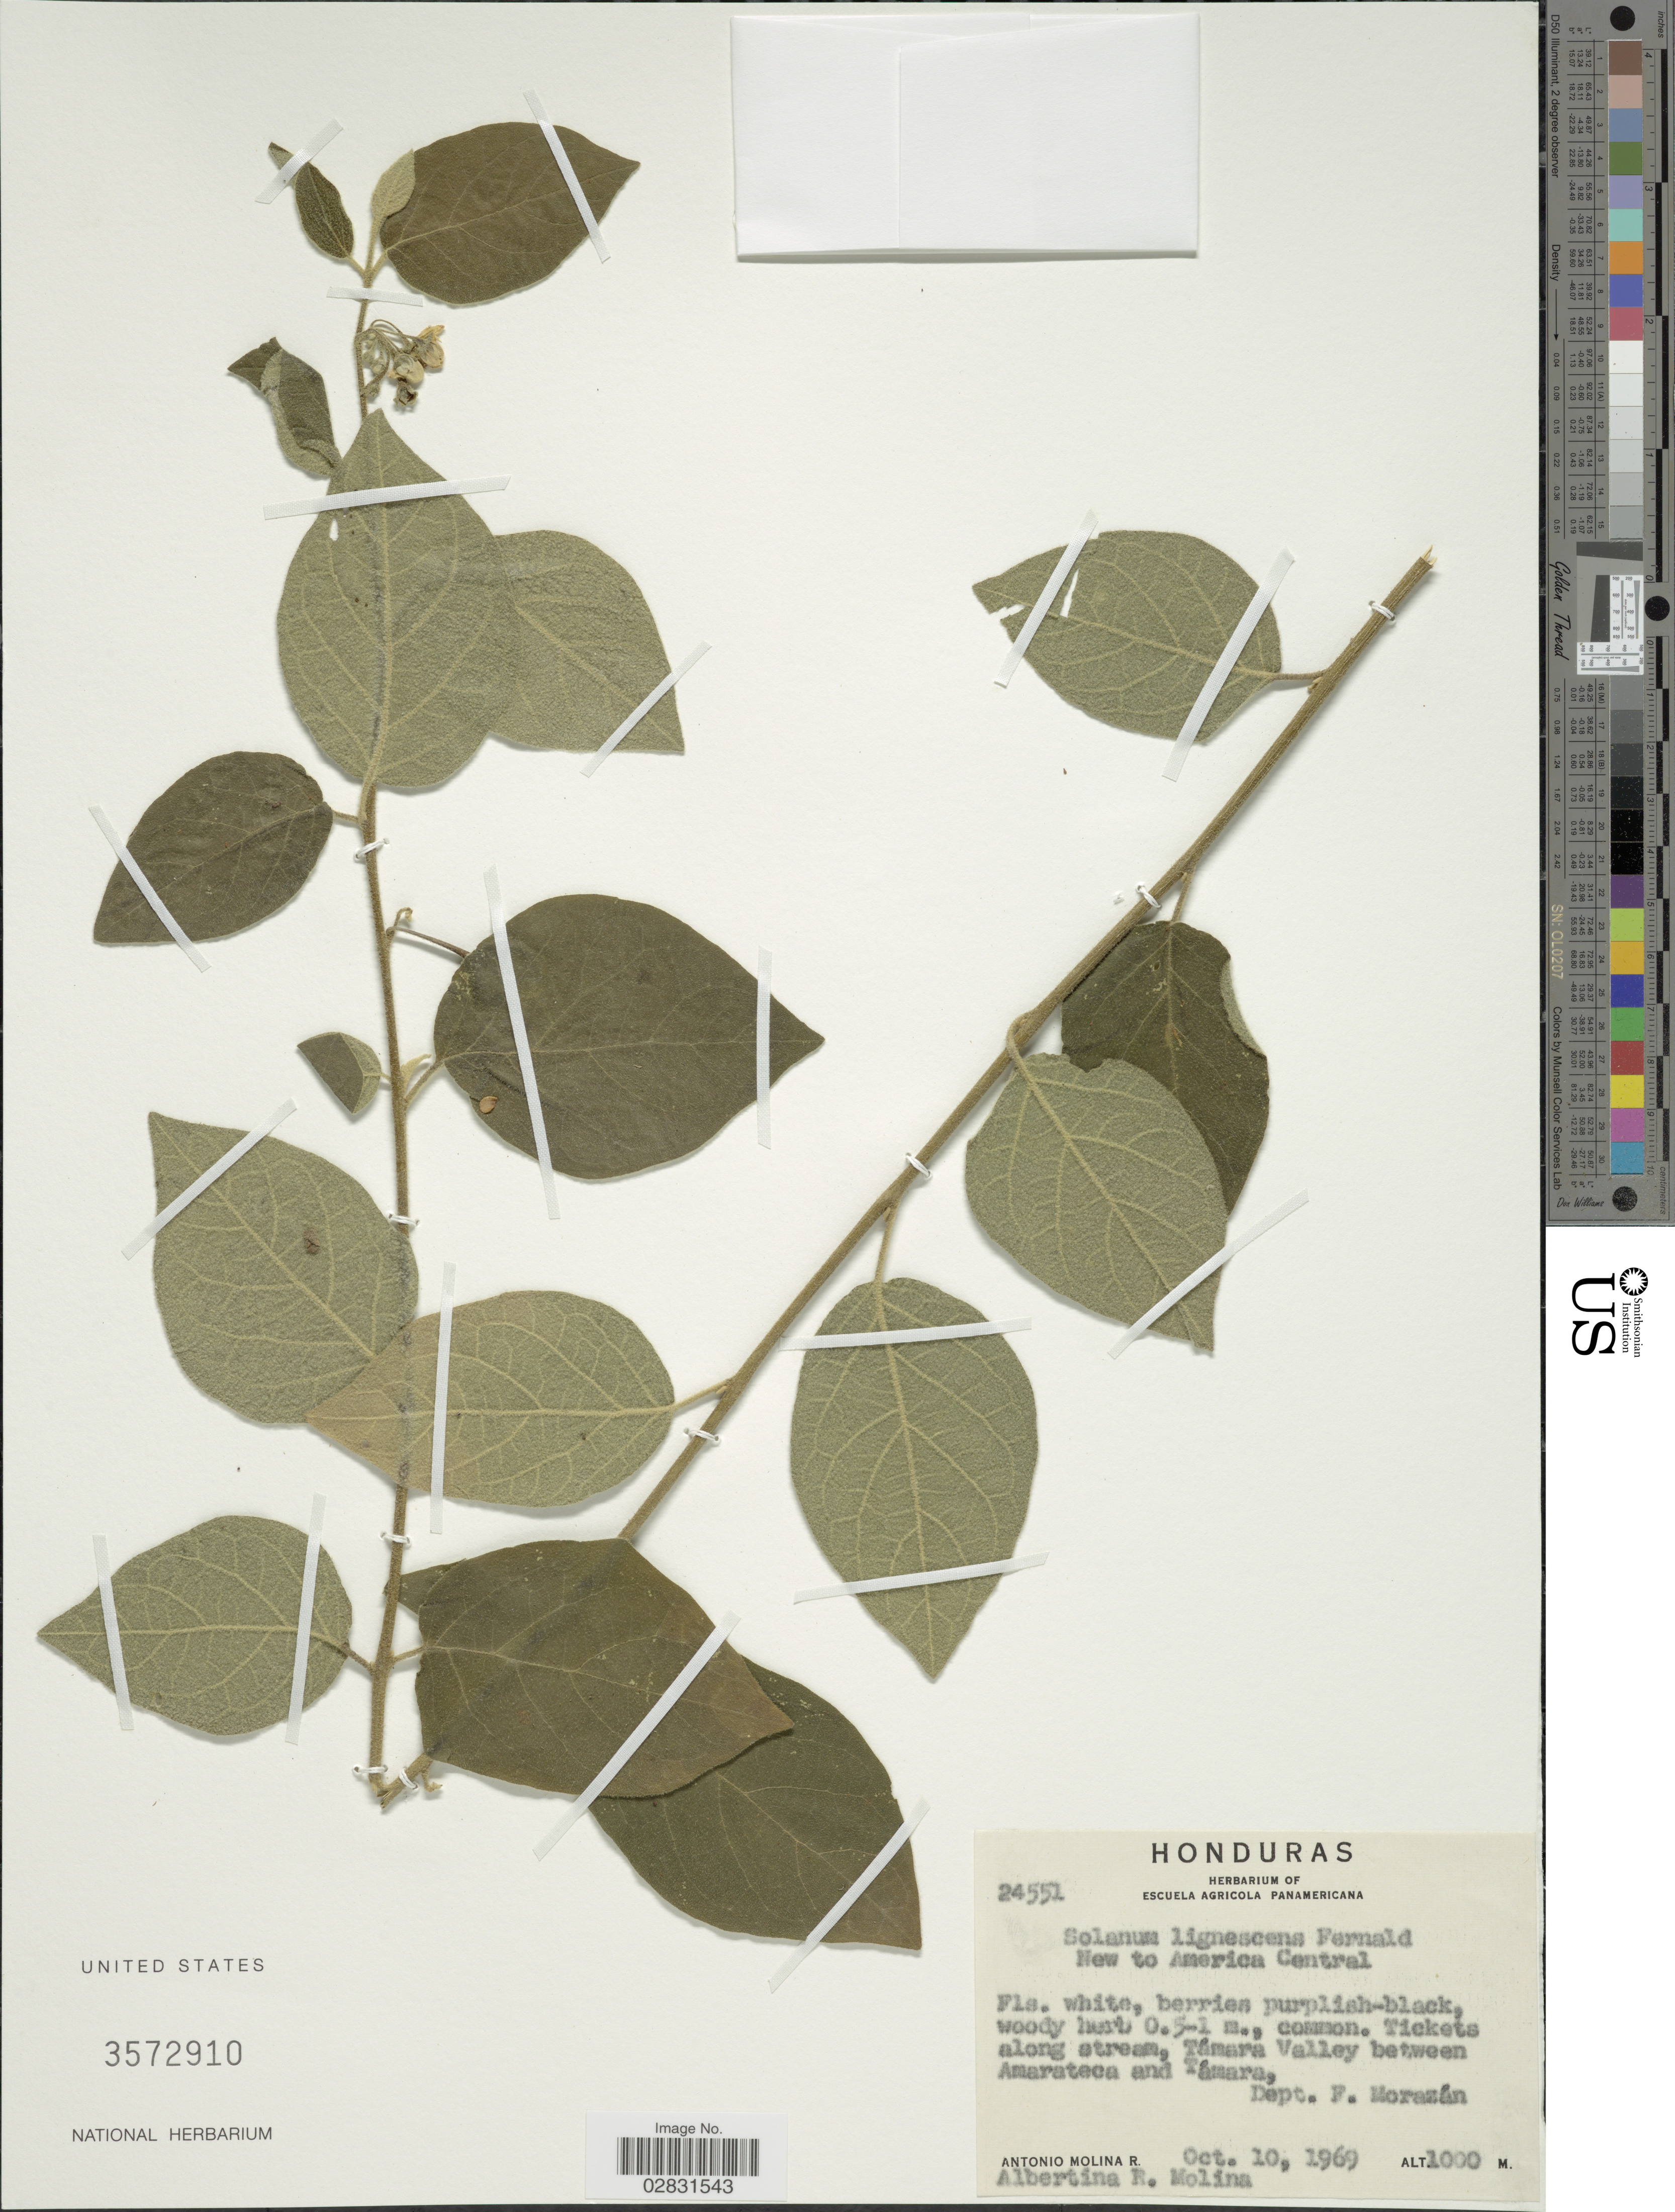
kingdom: Plantae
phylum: Tracheophyta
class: Magnoliopsida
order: Solanales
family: Solanaceae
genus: Solanum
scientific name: Solanum lignescens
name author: Fernald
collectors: A. Molina R. & A. R. Molina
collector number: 24551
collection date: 1969-10-10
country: Honduras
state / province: Fco. Morazán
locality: Tickets along stream, Támara Valley between Amarateca and Támara, Dept. F. Morazán.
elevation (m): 1000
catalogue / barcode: US 3572910